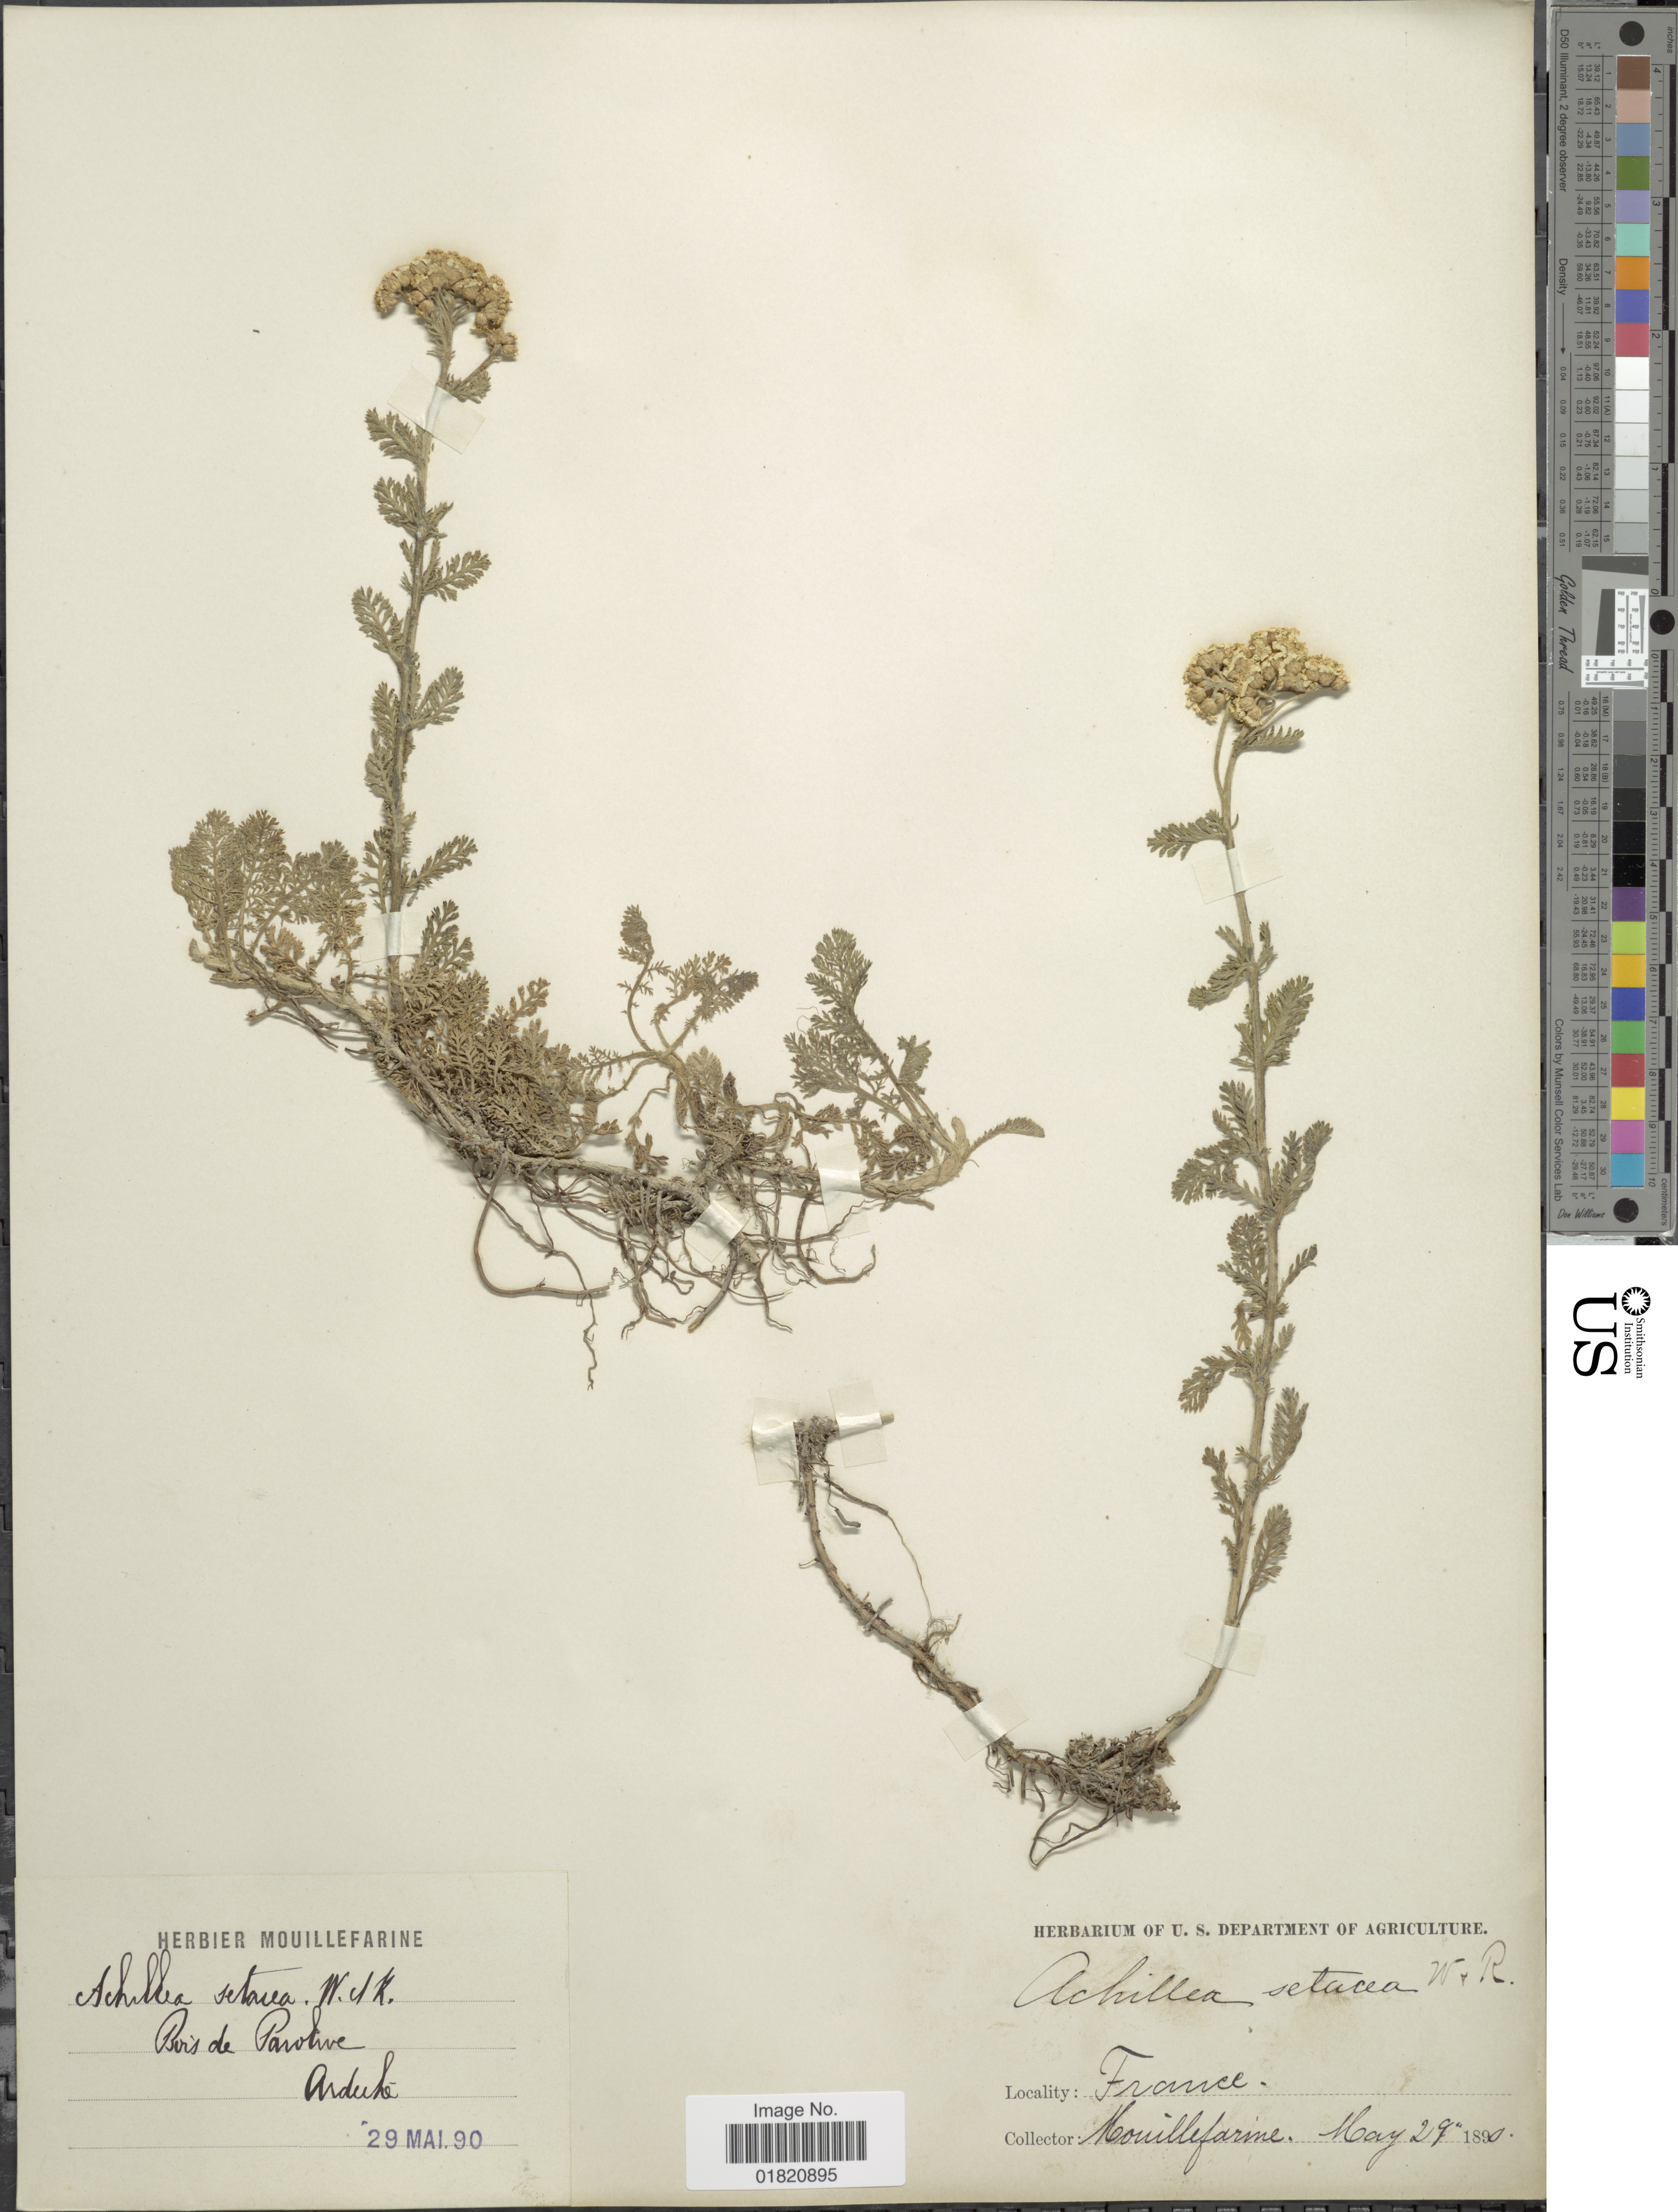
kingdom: Plantae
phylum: Tracheophyta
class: Magnoliopsida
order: Asterales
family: Asteraceae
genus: Achillea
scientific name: Achillea setacea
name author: Waldst. & Kit.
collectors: A. Mouillefarine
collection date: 1890-05-29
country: France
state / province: Auvergne-Rhône-Alpes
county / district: Ardèche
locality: Bois de Paiolive, Ardèche